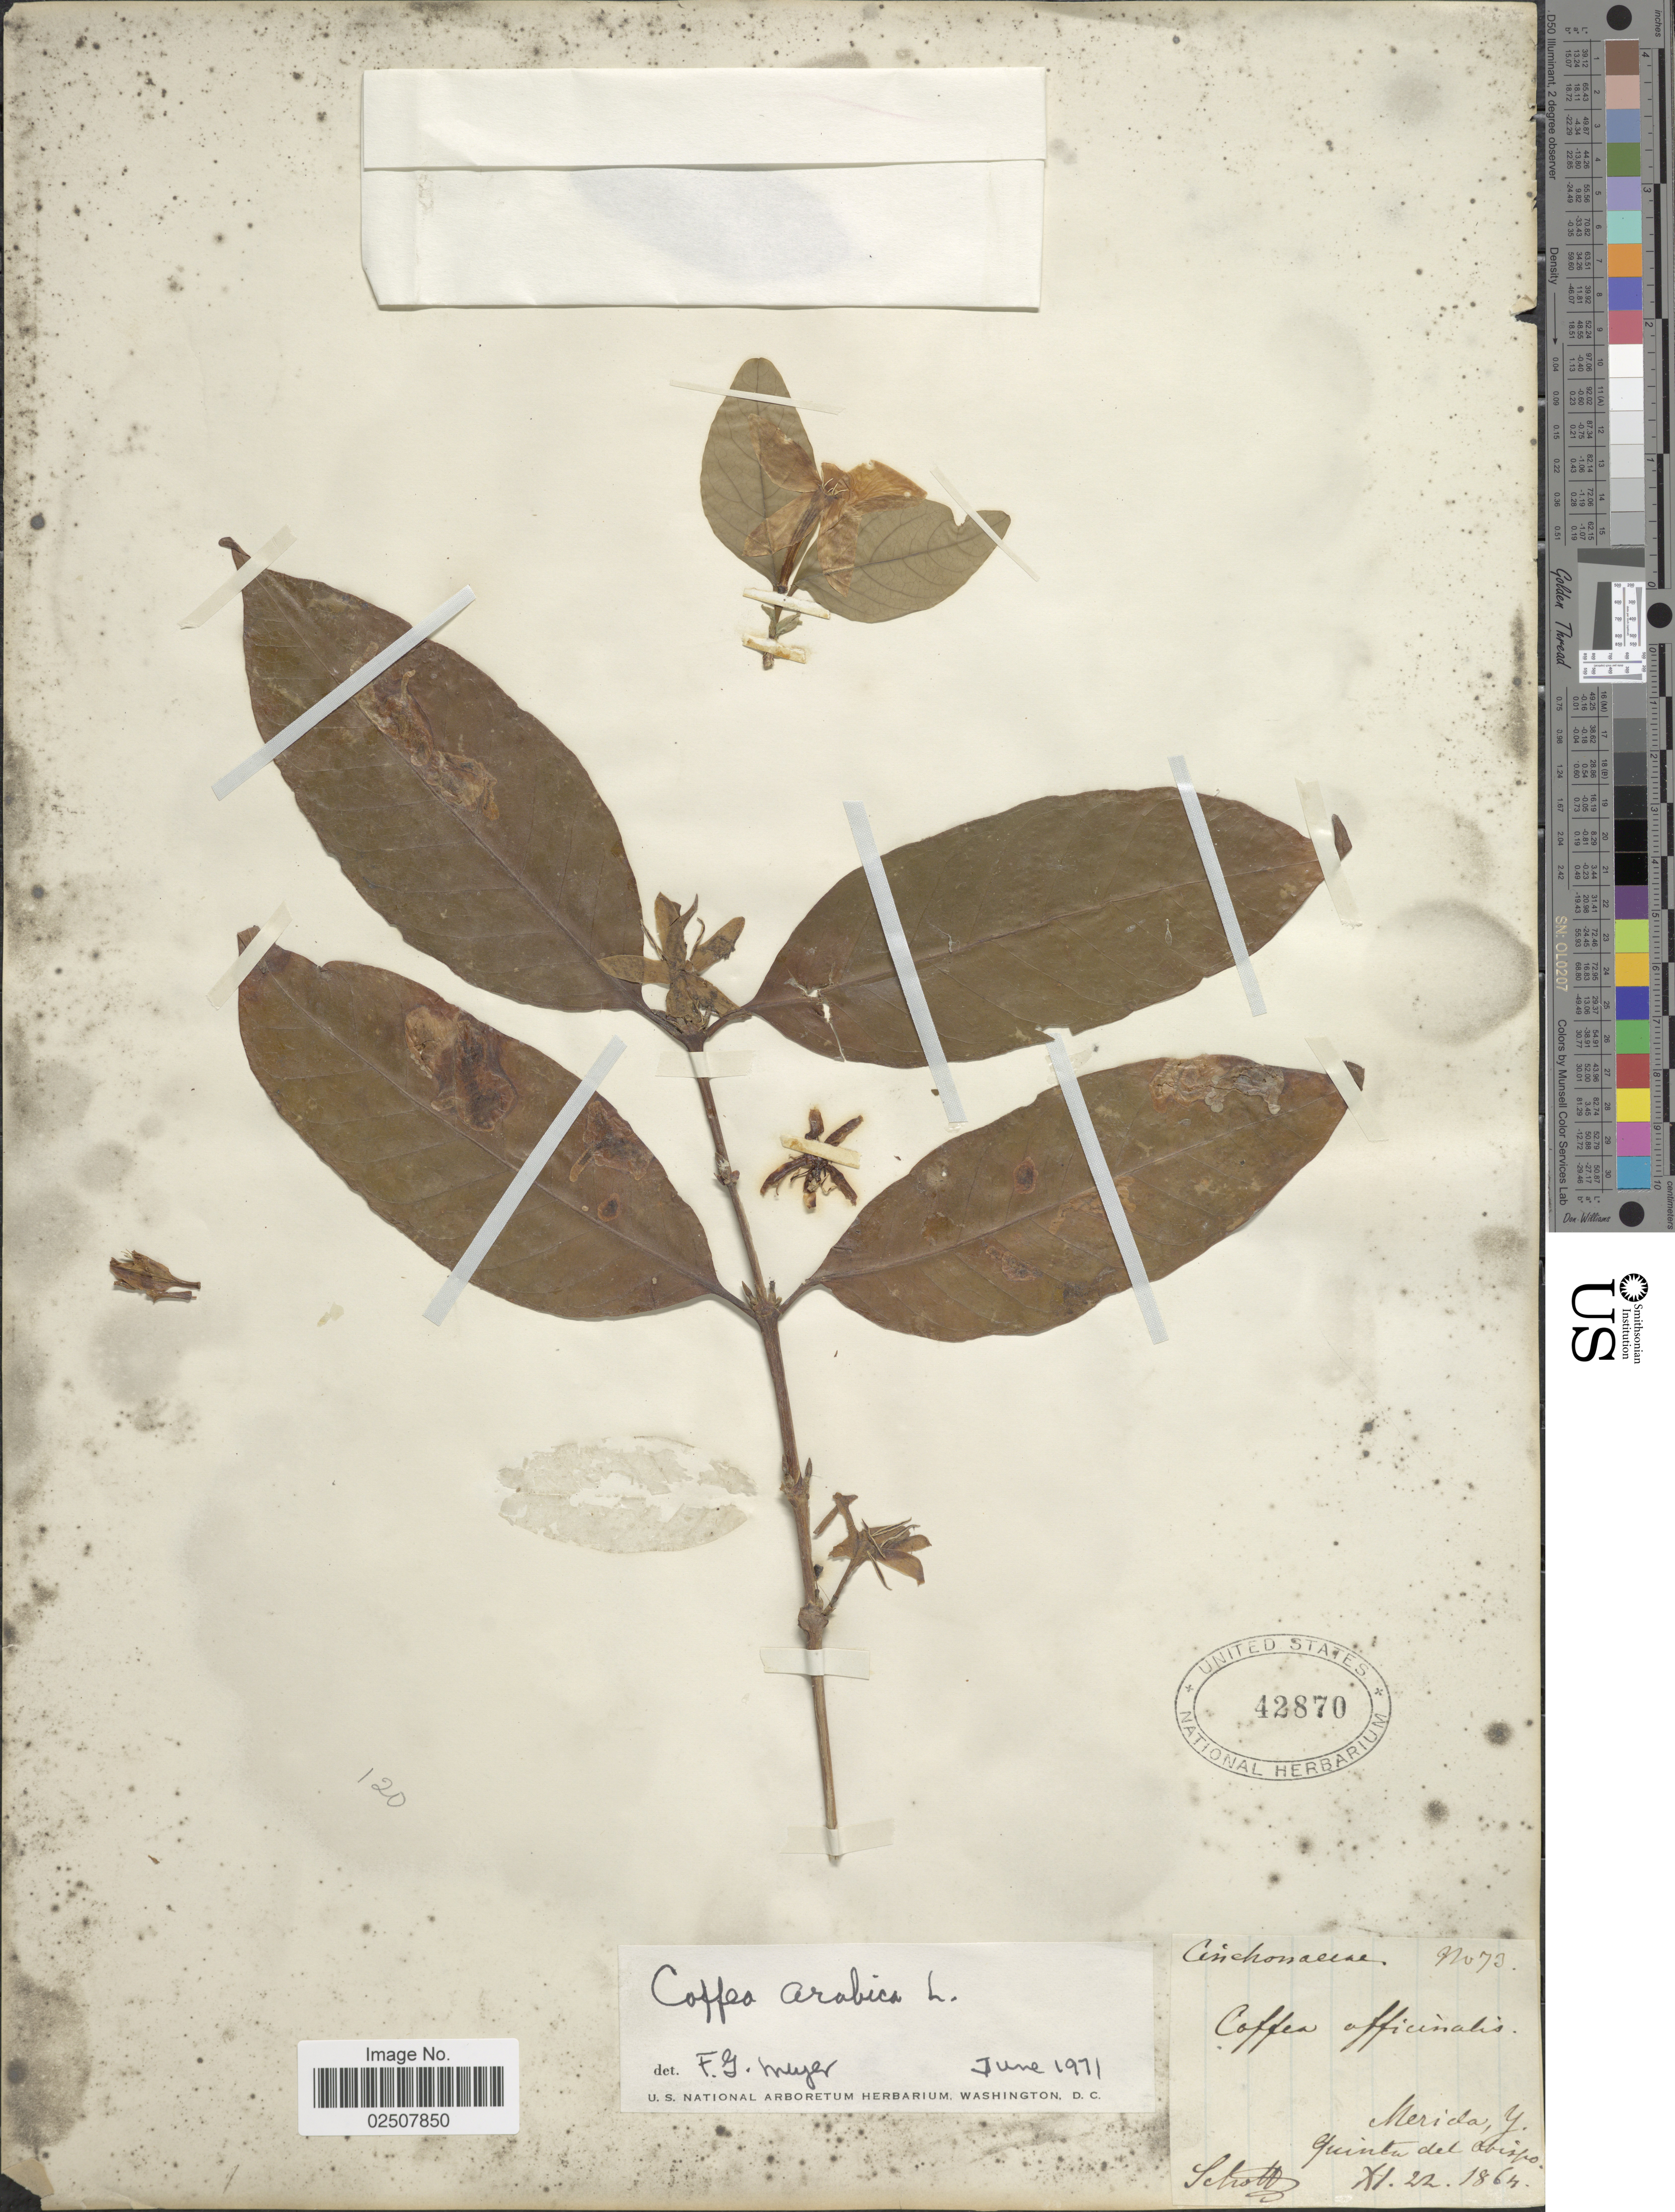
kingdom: Plantae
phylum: Tracheophyta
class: Magnoliopsida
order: Gentianales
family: Rubiaceae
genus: Coffea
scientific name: Coffea arabica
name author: L.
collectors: Schott, --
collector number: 73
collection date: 1864-11-22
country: Mexico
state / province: Yucatán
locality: Merida, Y. Quinta del Obispo.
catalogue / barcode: US 42870